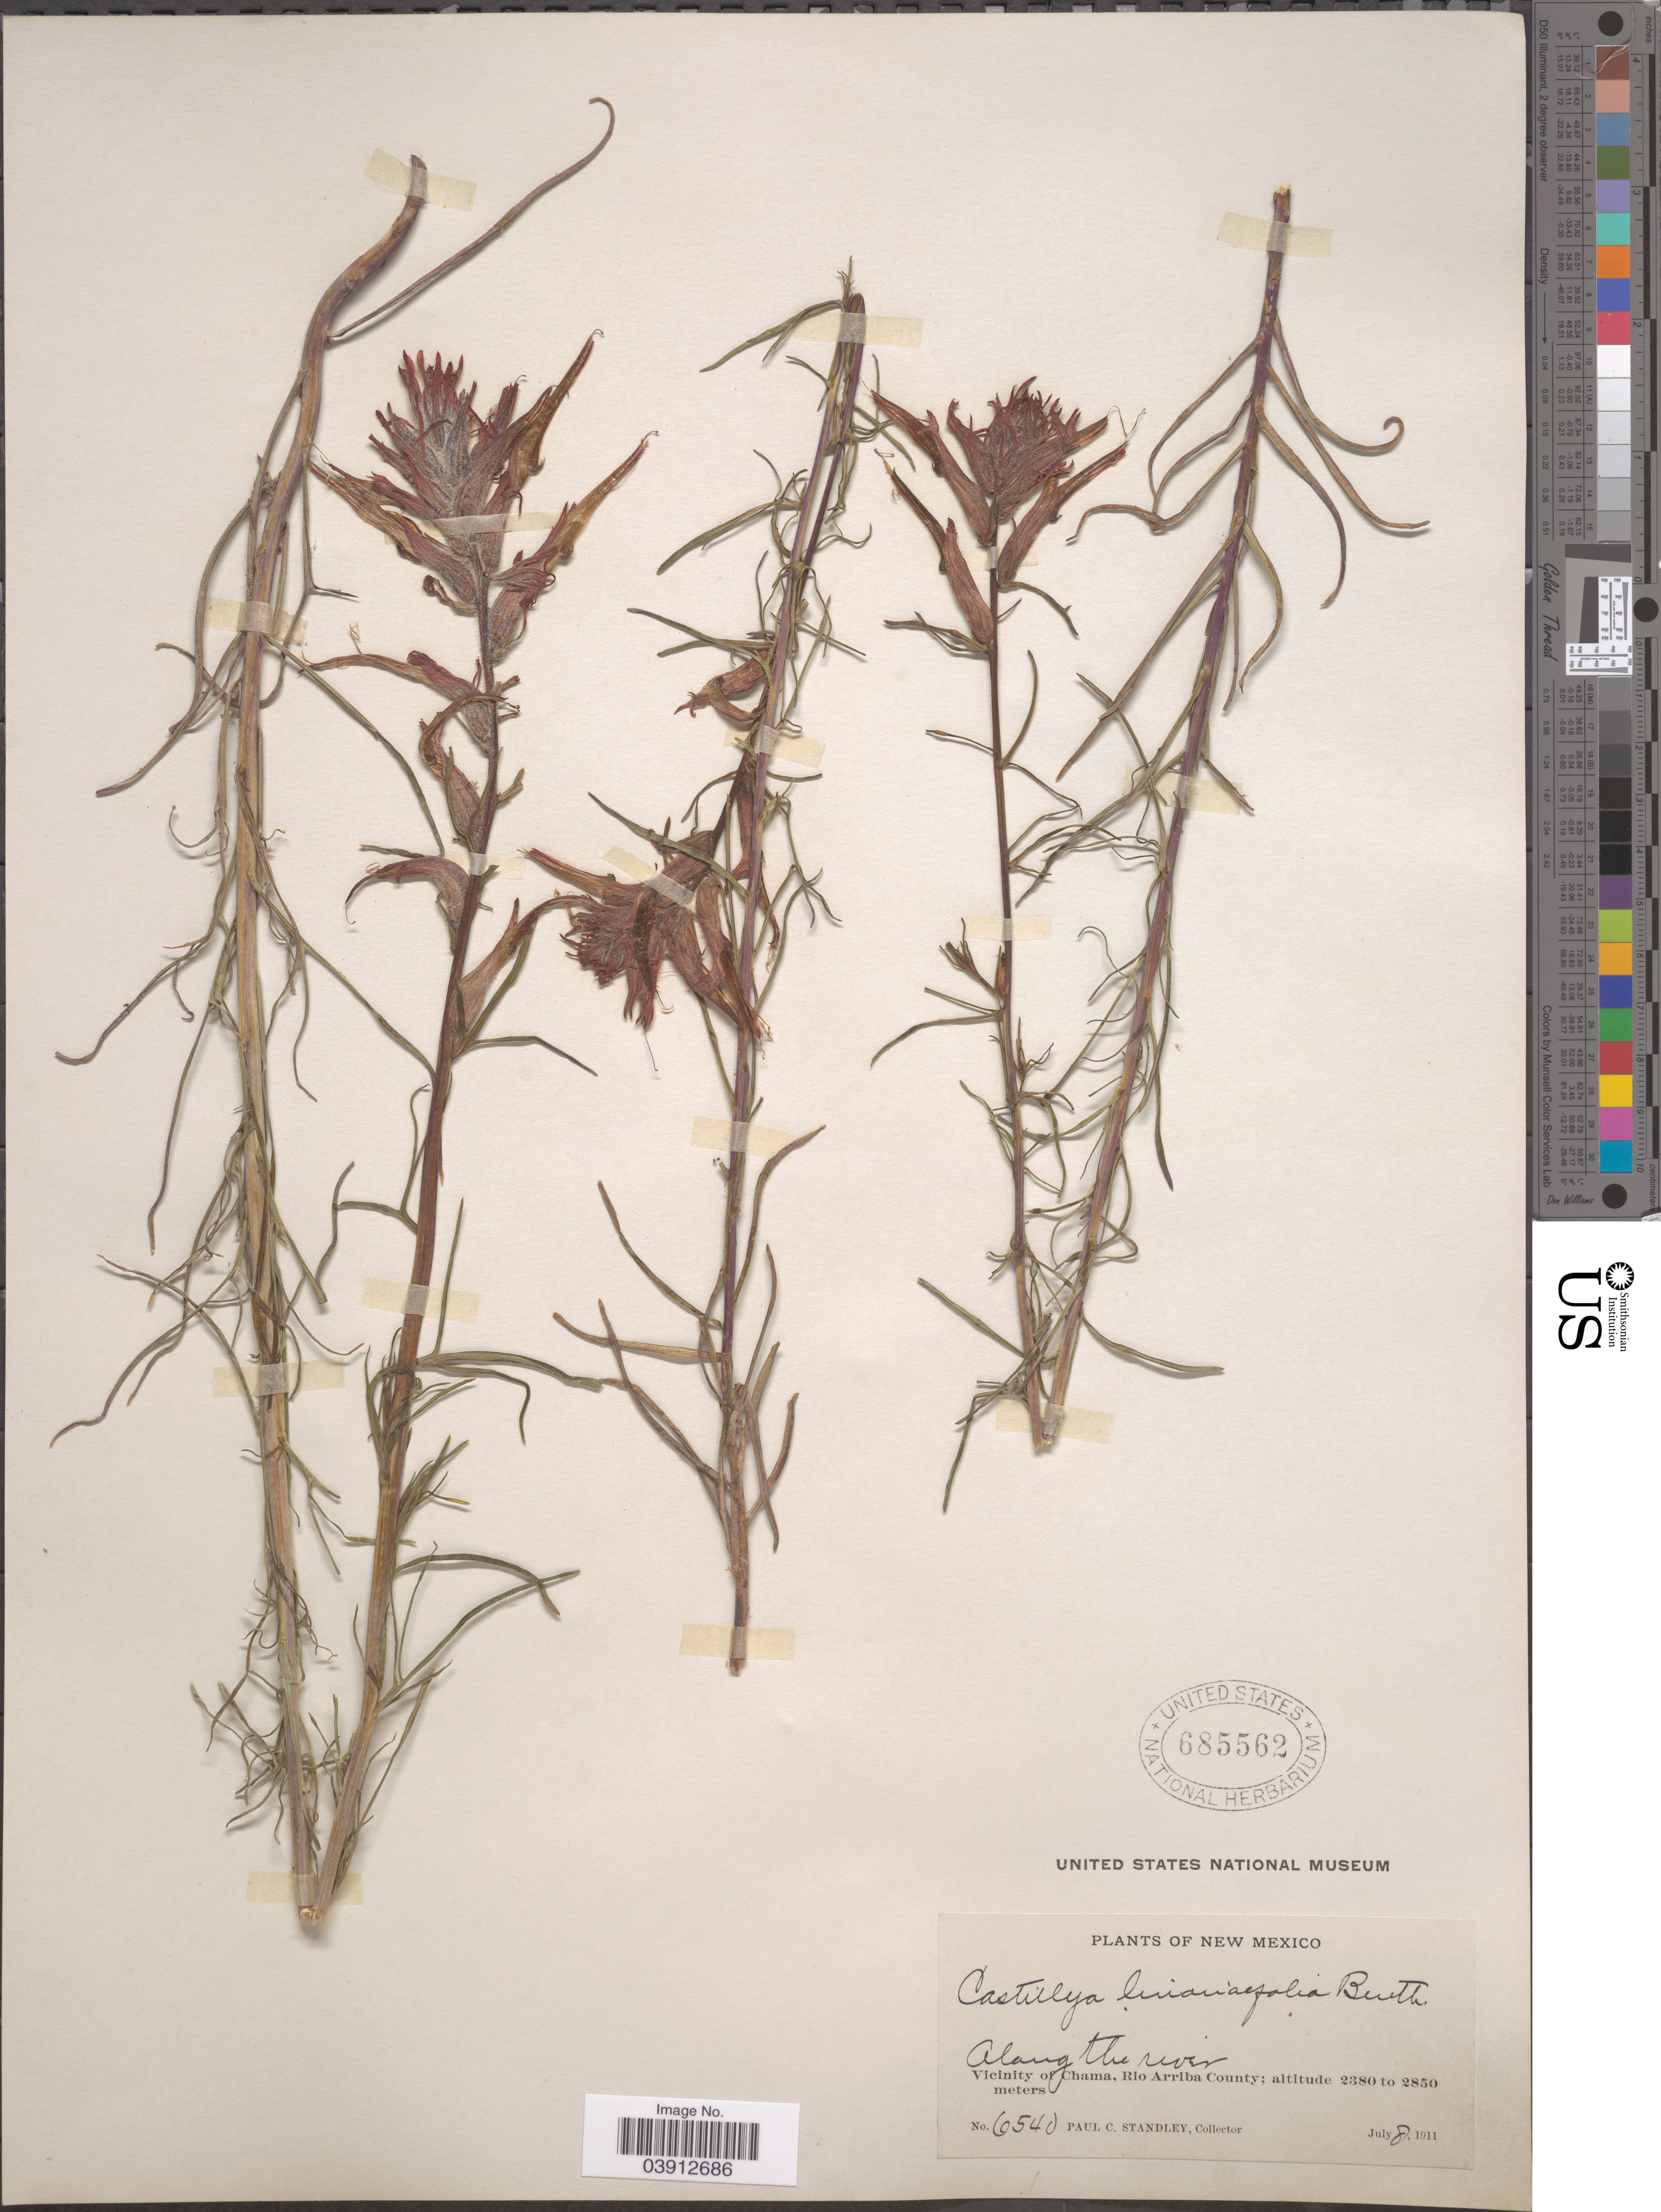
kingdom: Plantae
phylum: Tracheophyta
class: Magnoliopsida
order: Lamiales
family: Orobanchaceae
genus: Castilleja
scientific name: Castilleja linariifolia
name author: Benth.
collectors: P. C. Standley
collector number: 6540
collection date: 1911-07-08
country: United States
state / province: New Mexico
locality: Along the river. Vicinity of Chama, Rio Arriba County.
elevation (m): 2380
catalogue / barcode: US 685562